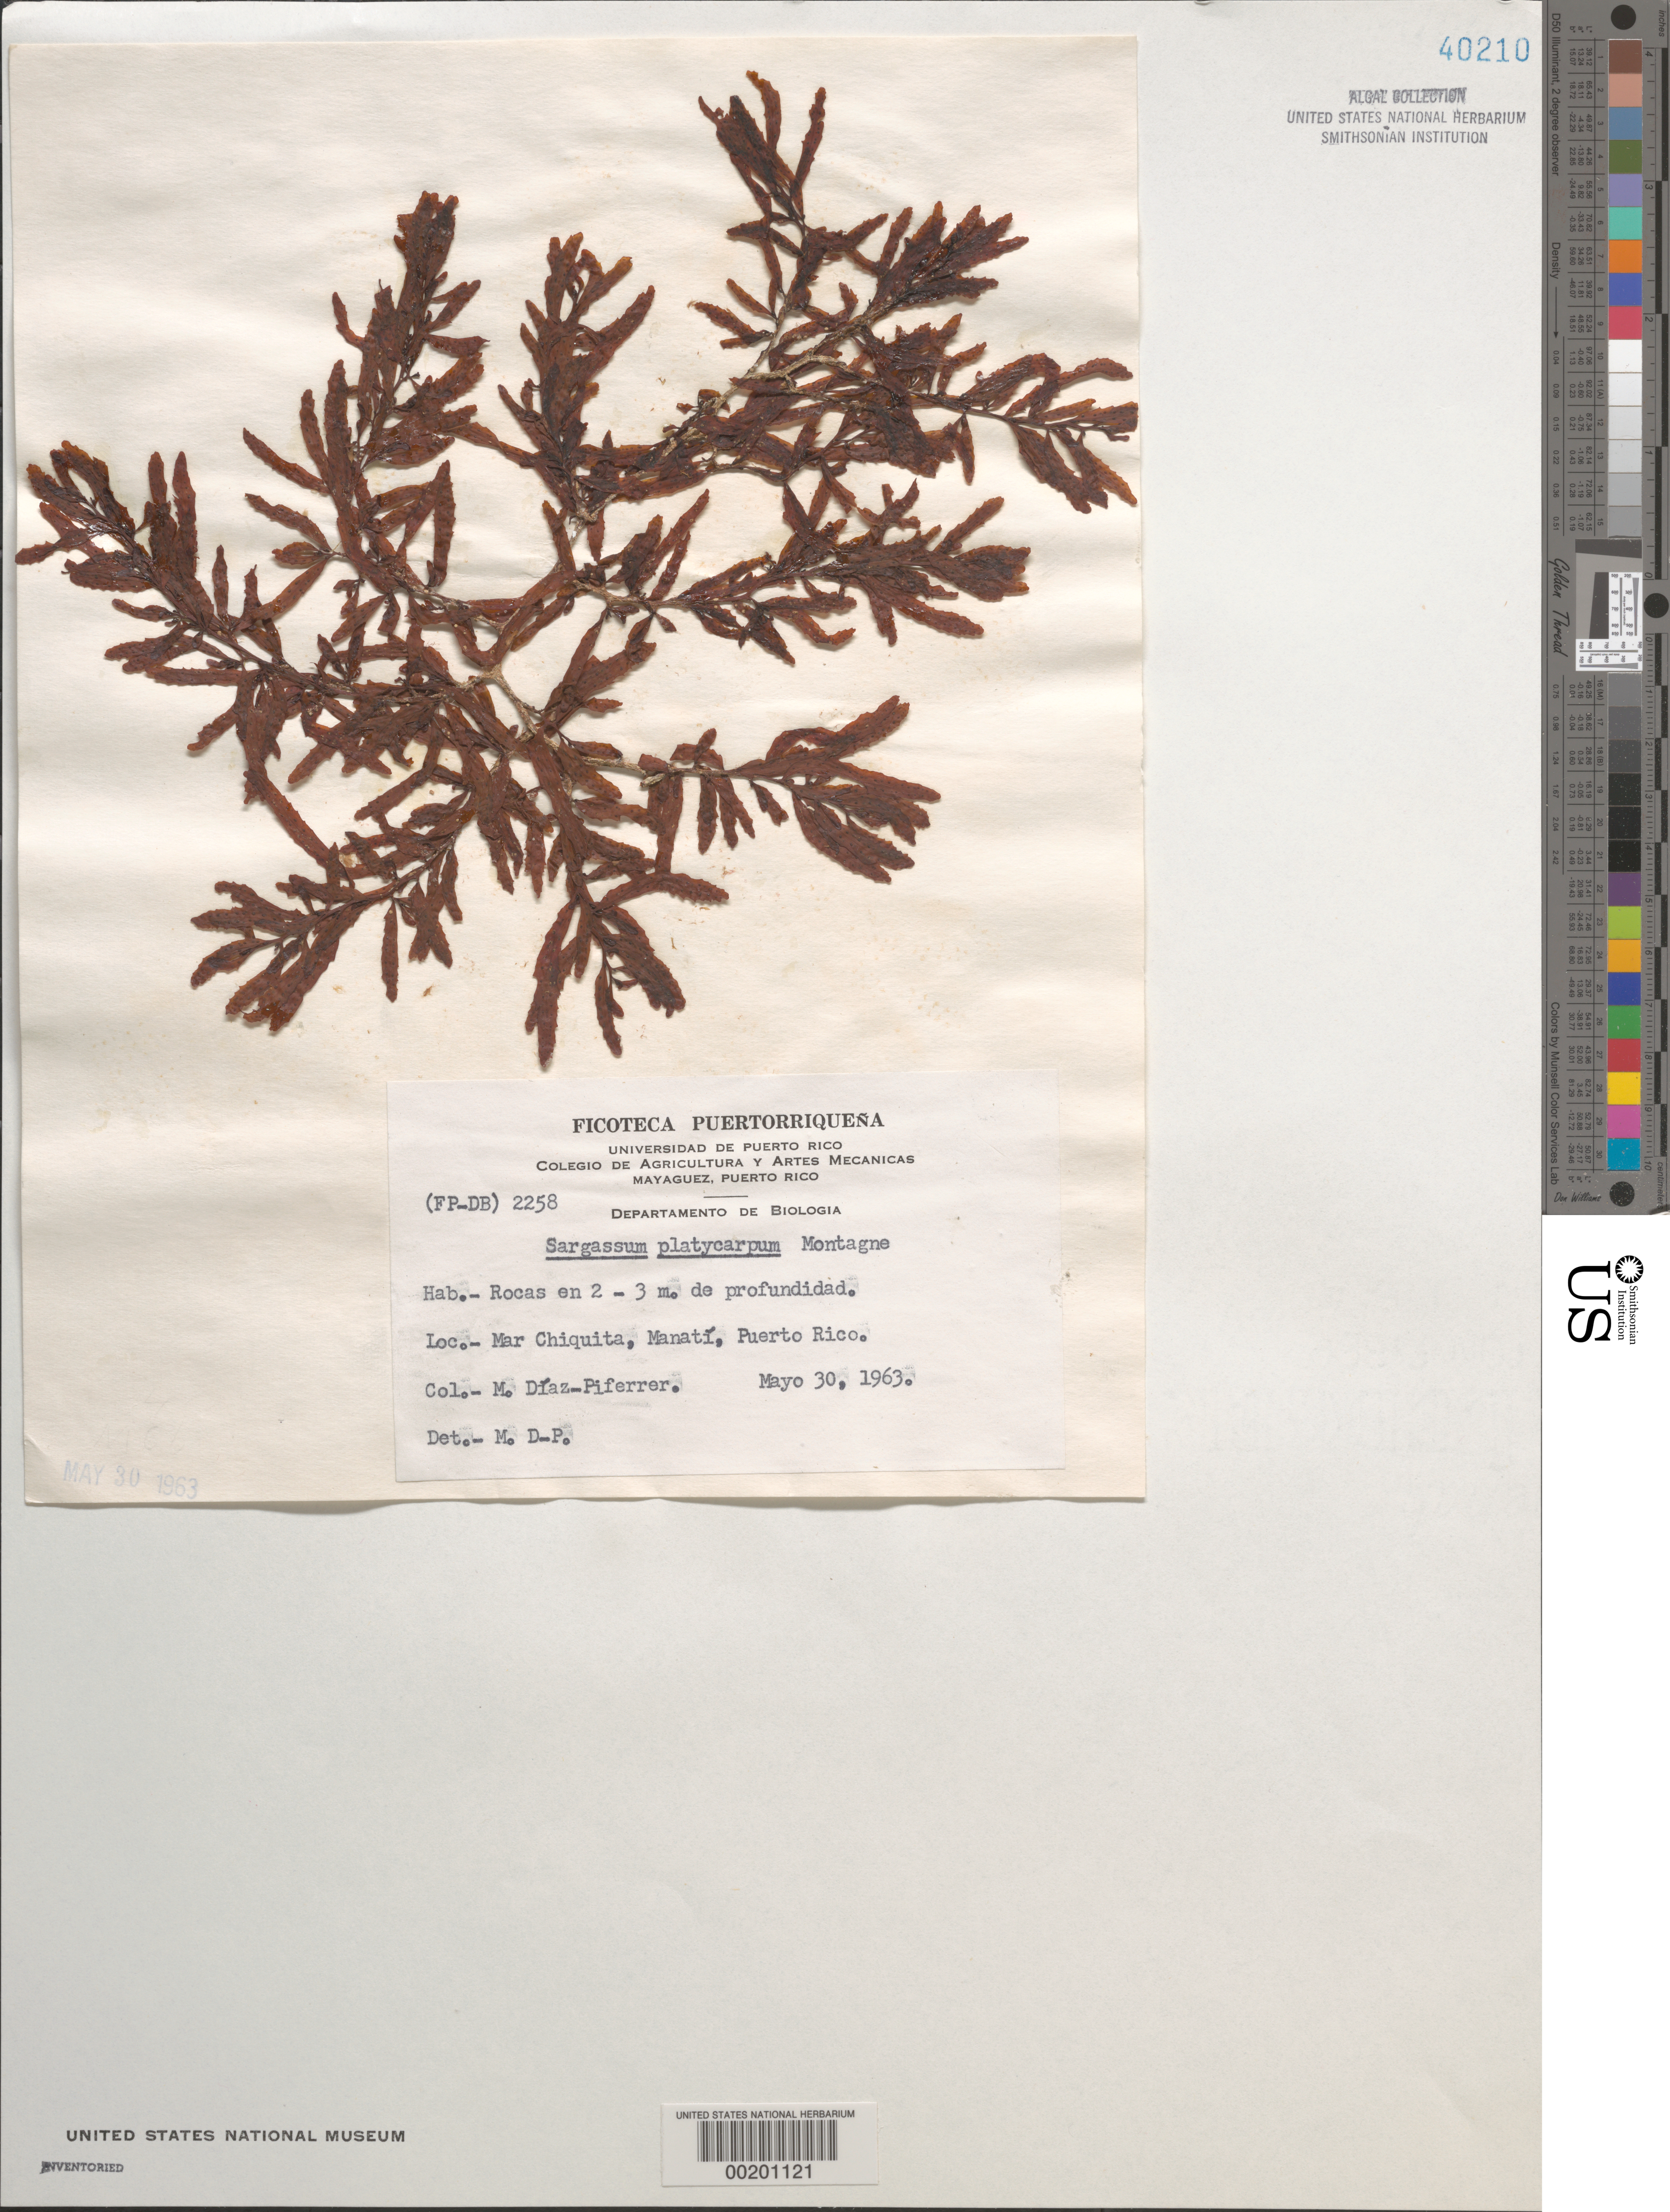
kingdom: Chromista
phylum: Ochrophyta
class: Phaeophyceae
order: Fucales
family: Sargassaceae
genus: Sargassum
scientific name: Sargassum platycarpum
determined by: Diaz-Piferrer, M.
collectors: M. Diaz-Piferrer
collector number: (fp-db) 2258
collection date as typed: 30 May 1963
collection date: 1963-05-30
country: Puerto Rico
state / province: Manati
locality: Mar Chiquita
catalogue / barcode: US 40210